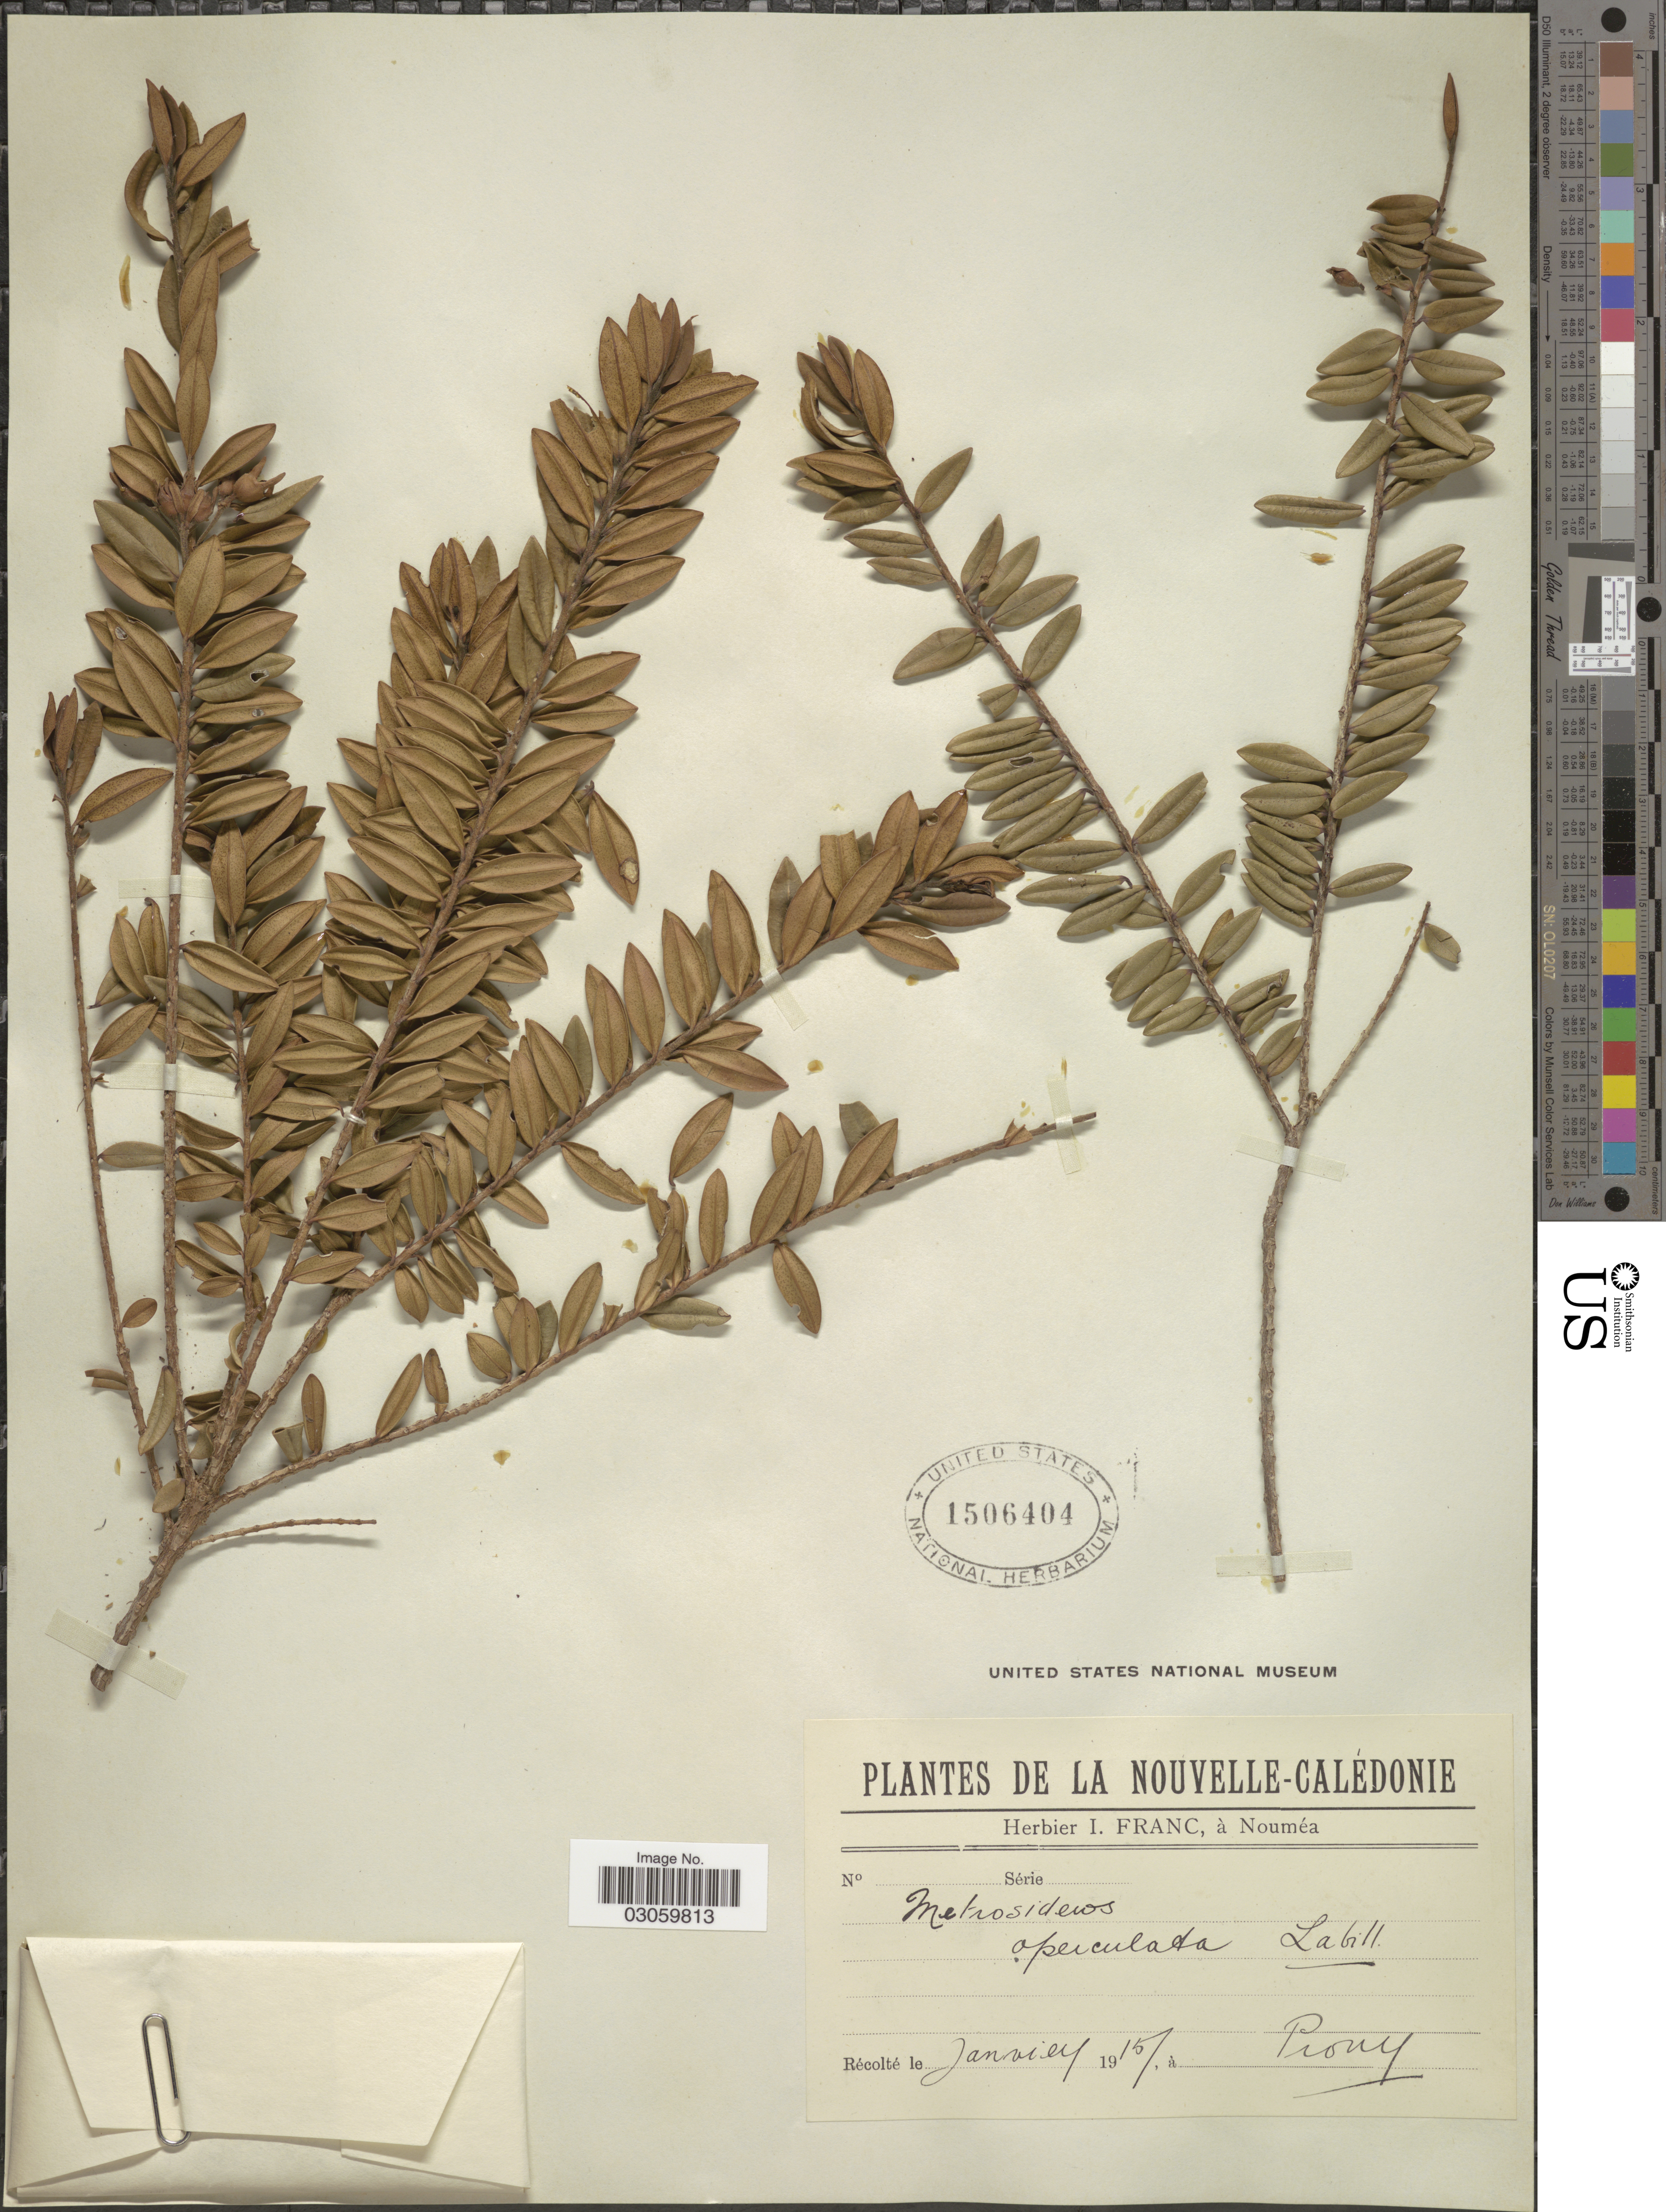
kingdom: Plantae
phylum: Tracheophyta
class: Magnoliopsida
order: Myrtales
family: Myrtaceae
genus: Metrosideros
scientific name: Metrosideros operculata var. francii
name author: J.W. Dawson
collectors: ex herb. I. Franc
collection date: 1915-01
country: New Caledonia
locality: Nouvelle-Caledonie. Prony.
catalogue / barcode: US 1506404